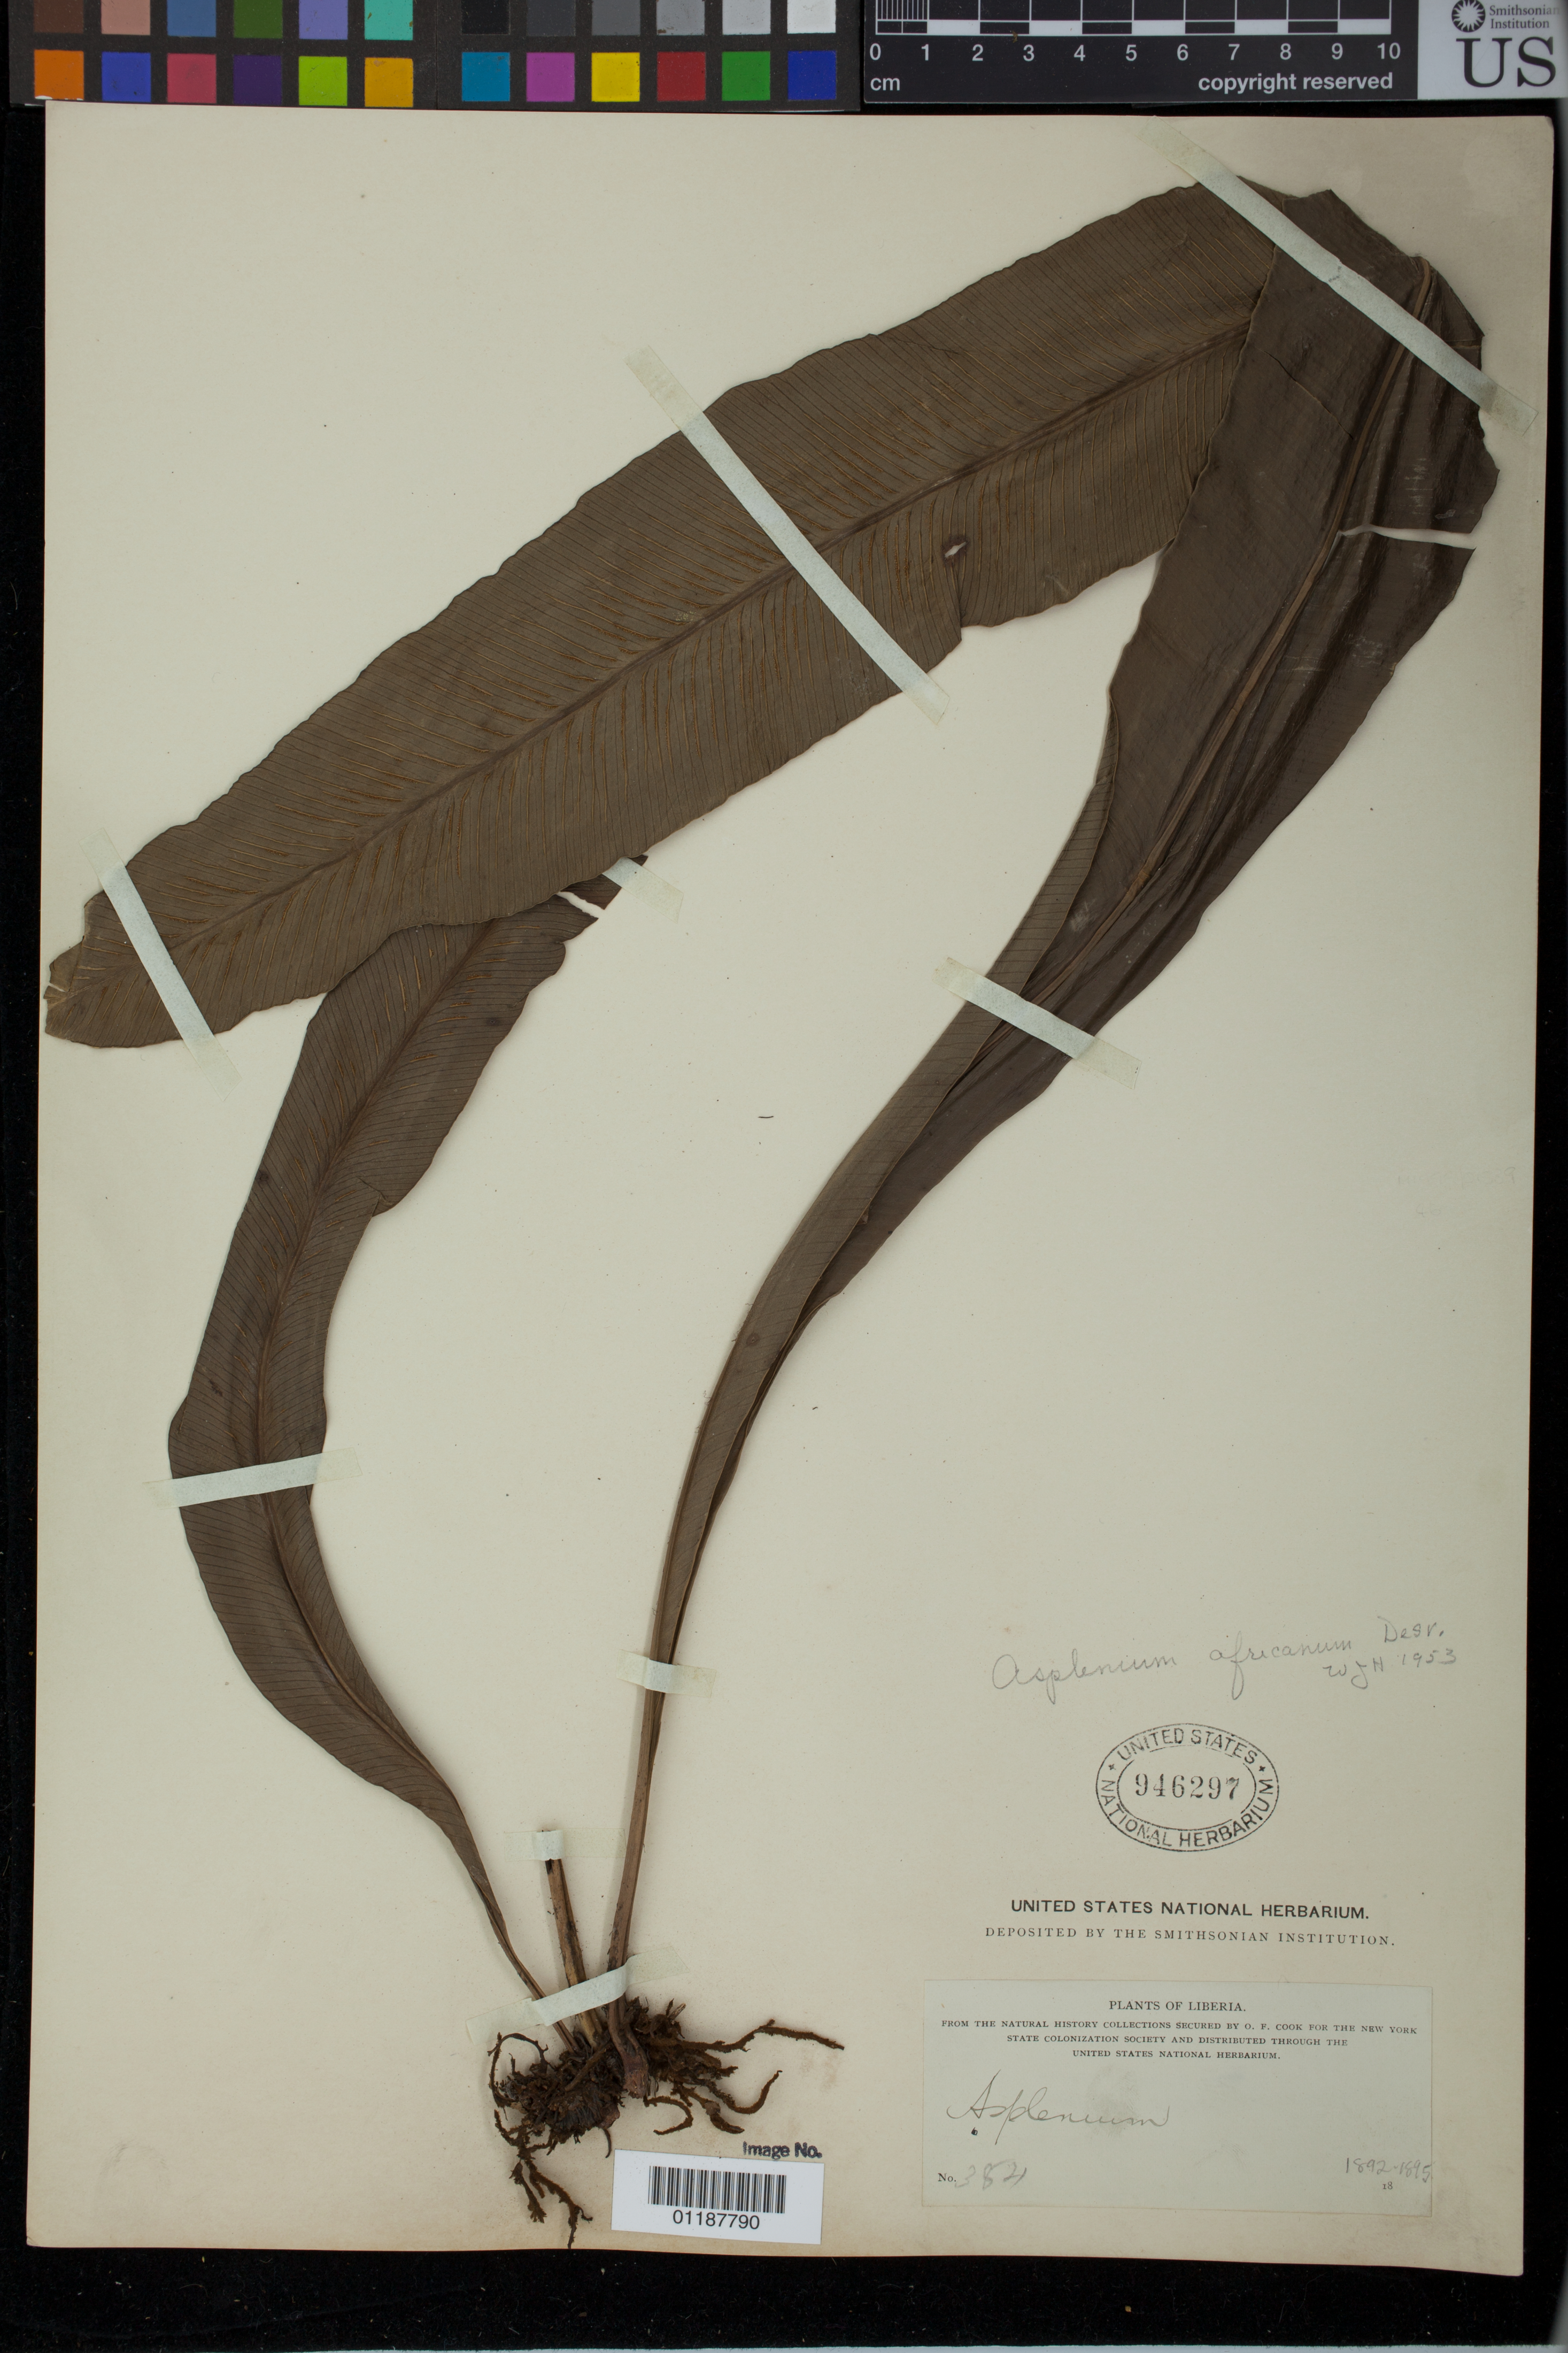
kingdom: Plantae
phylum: Tracheophyta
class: Polypodiopsida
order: Polypodiales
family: Aspleniaceae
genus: Asplenium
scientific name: Asplenium africanum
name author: Desv.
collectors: O. F. Cook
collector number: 384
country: Liberia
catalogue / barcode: US 946297